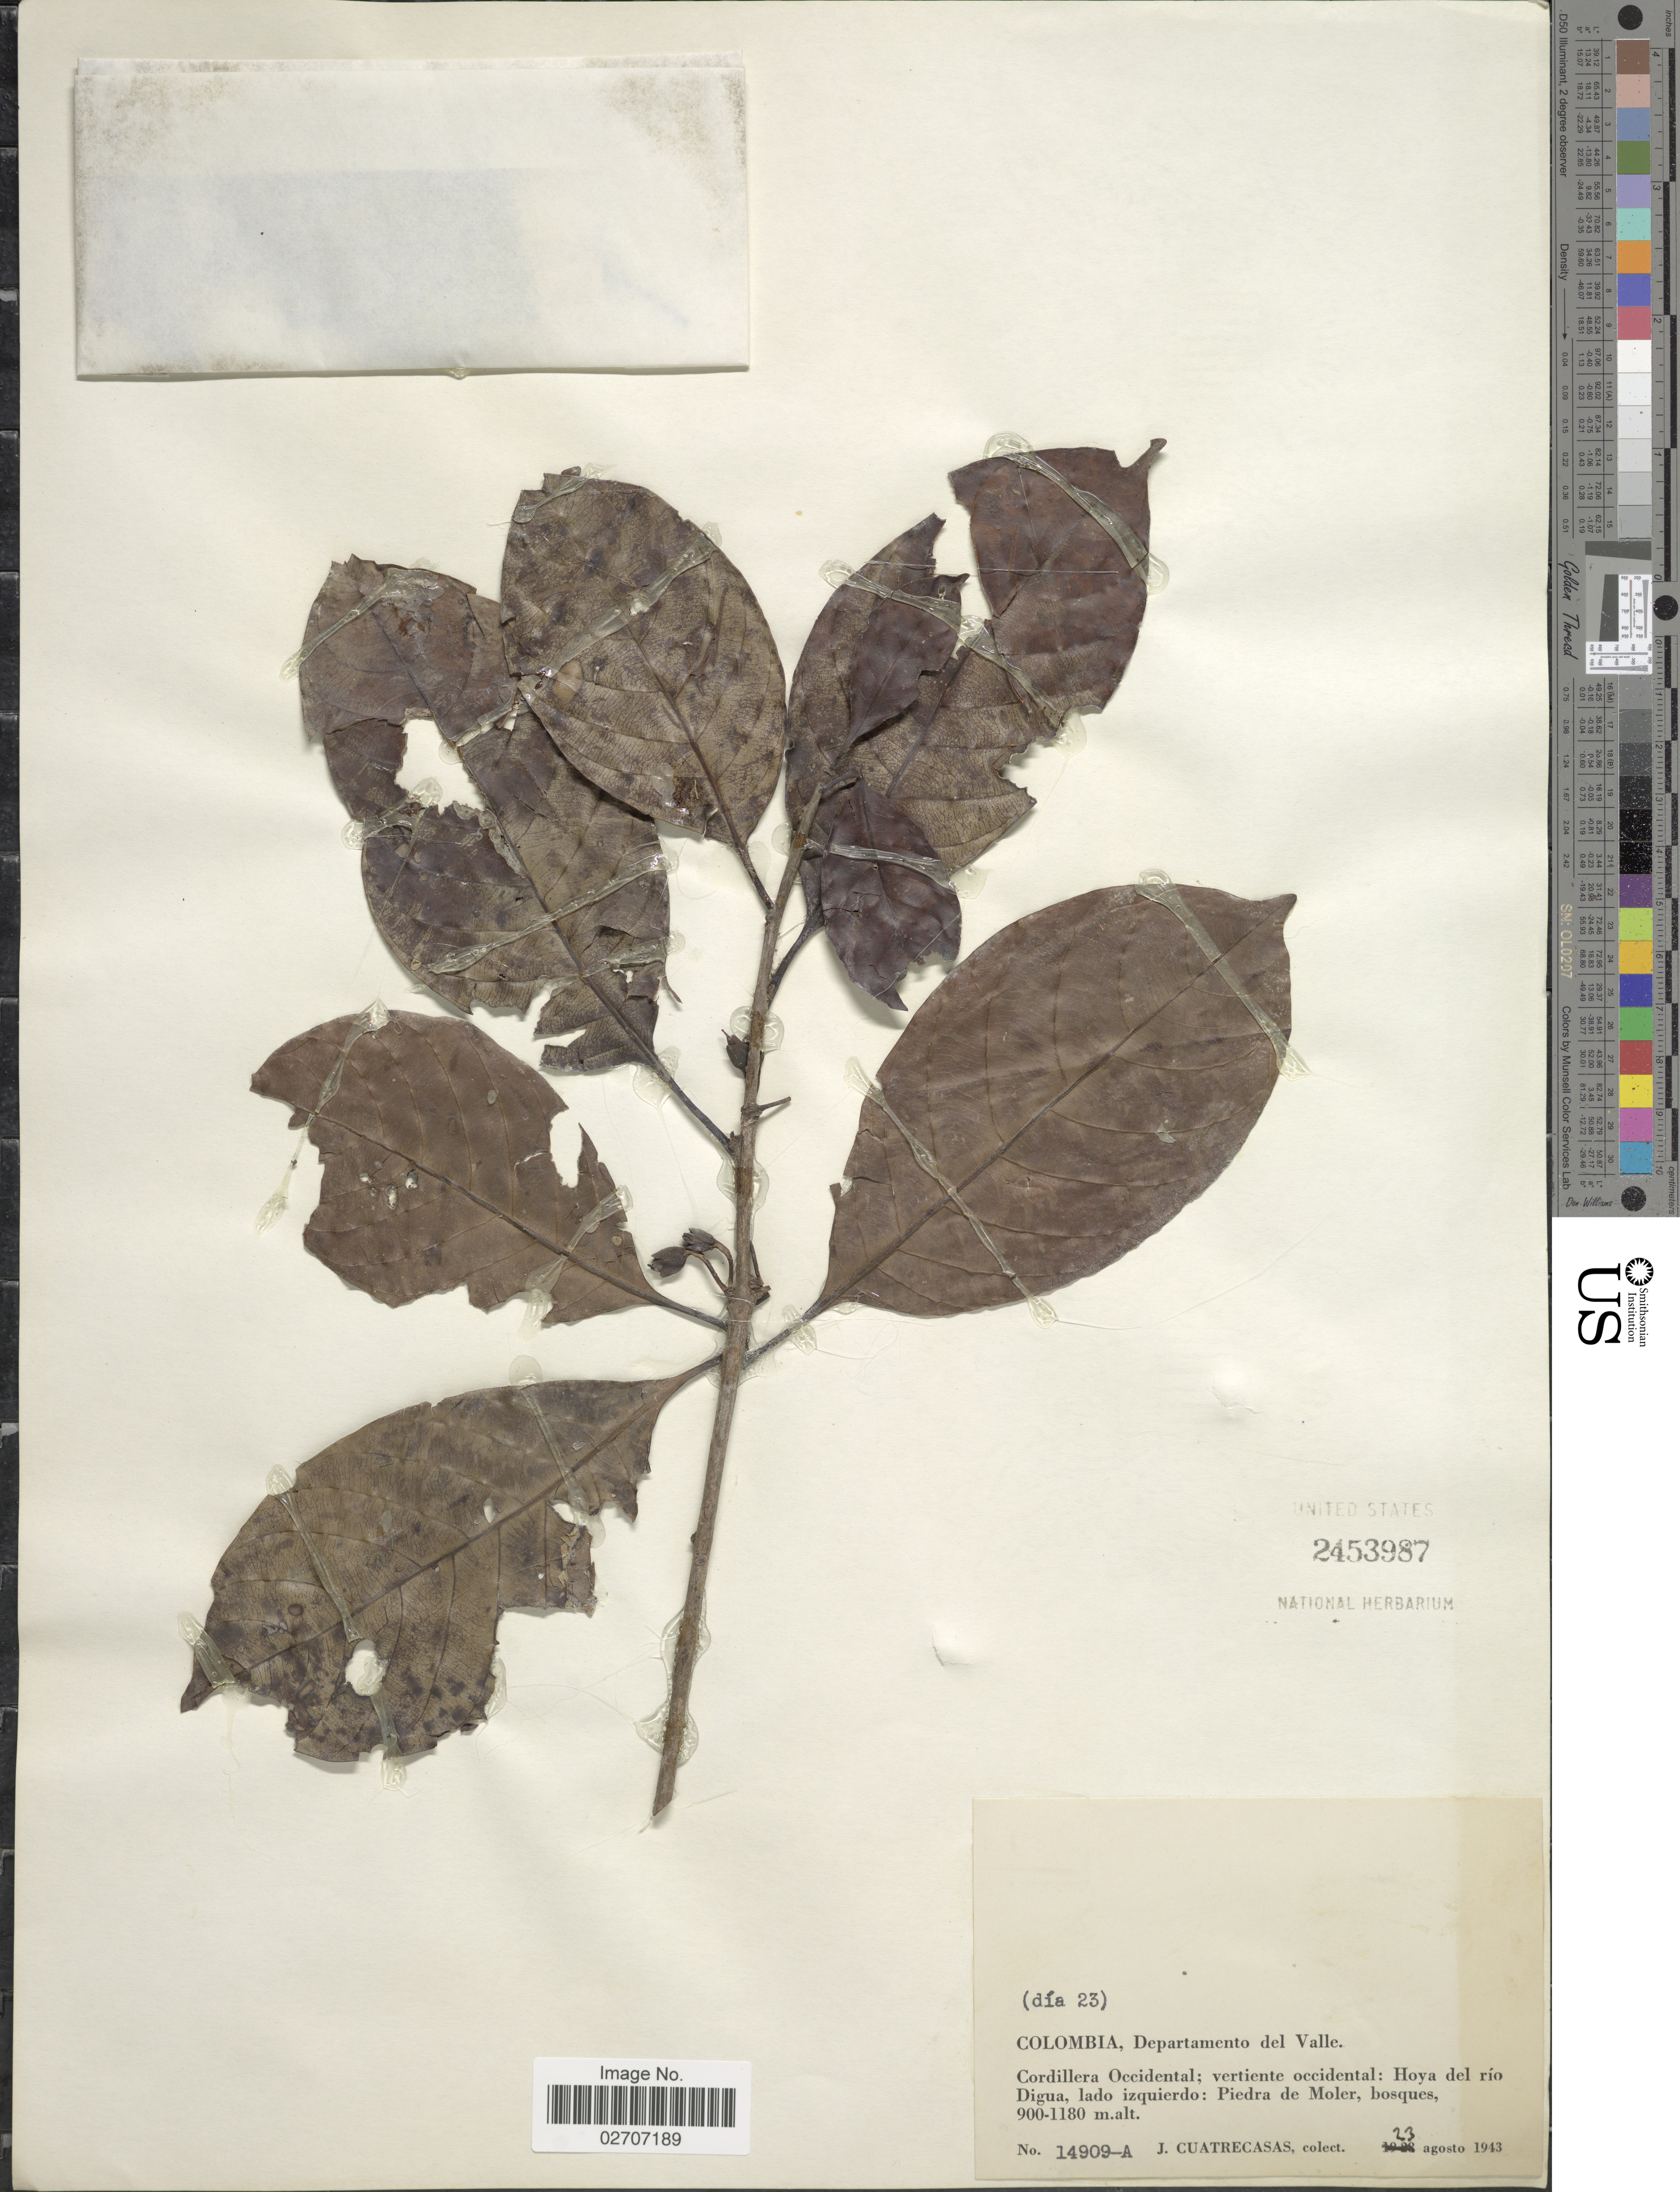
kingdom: Plantae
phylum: Tracheophyta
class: Magnoliopsida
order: Ericales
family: Sapotaceae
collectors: J. Cuatrecasas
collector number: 14909-A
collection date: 1943-08-23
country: Colombia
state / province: Valle del Cauca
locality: Departamento del Valle. Cordillera Occidental ; Vertiente occidental: Hoya del rio Digua, lado izquierdo: Piedra de Moler, bosques.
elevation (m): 900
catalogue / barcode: US 2453987